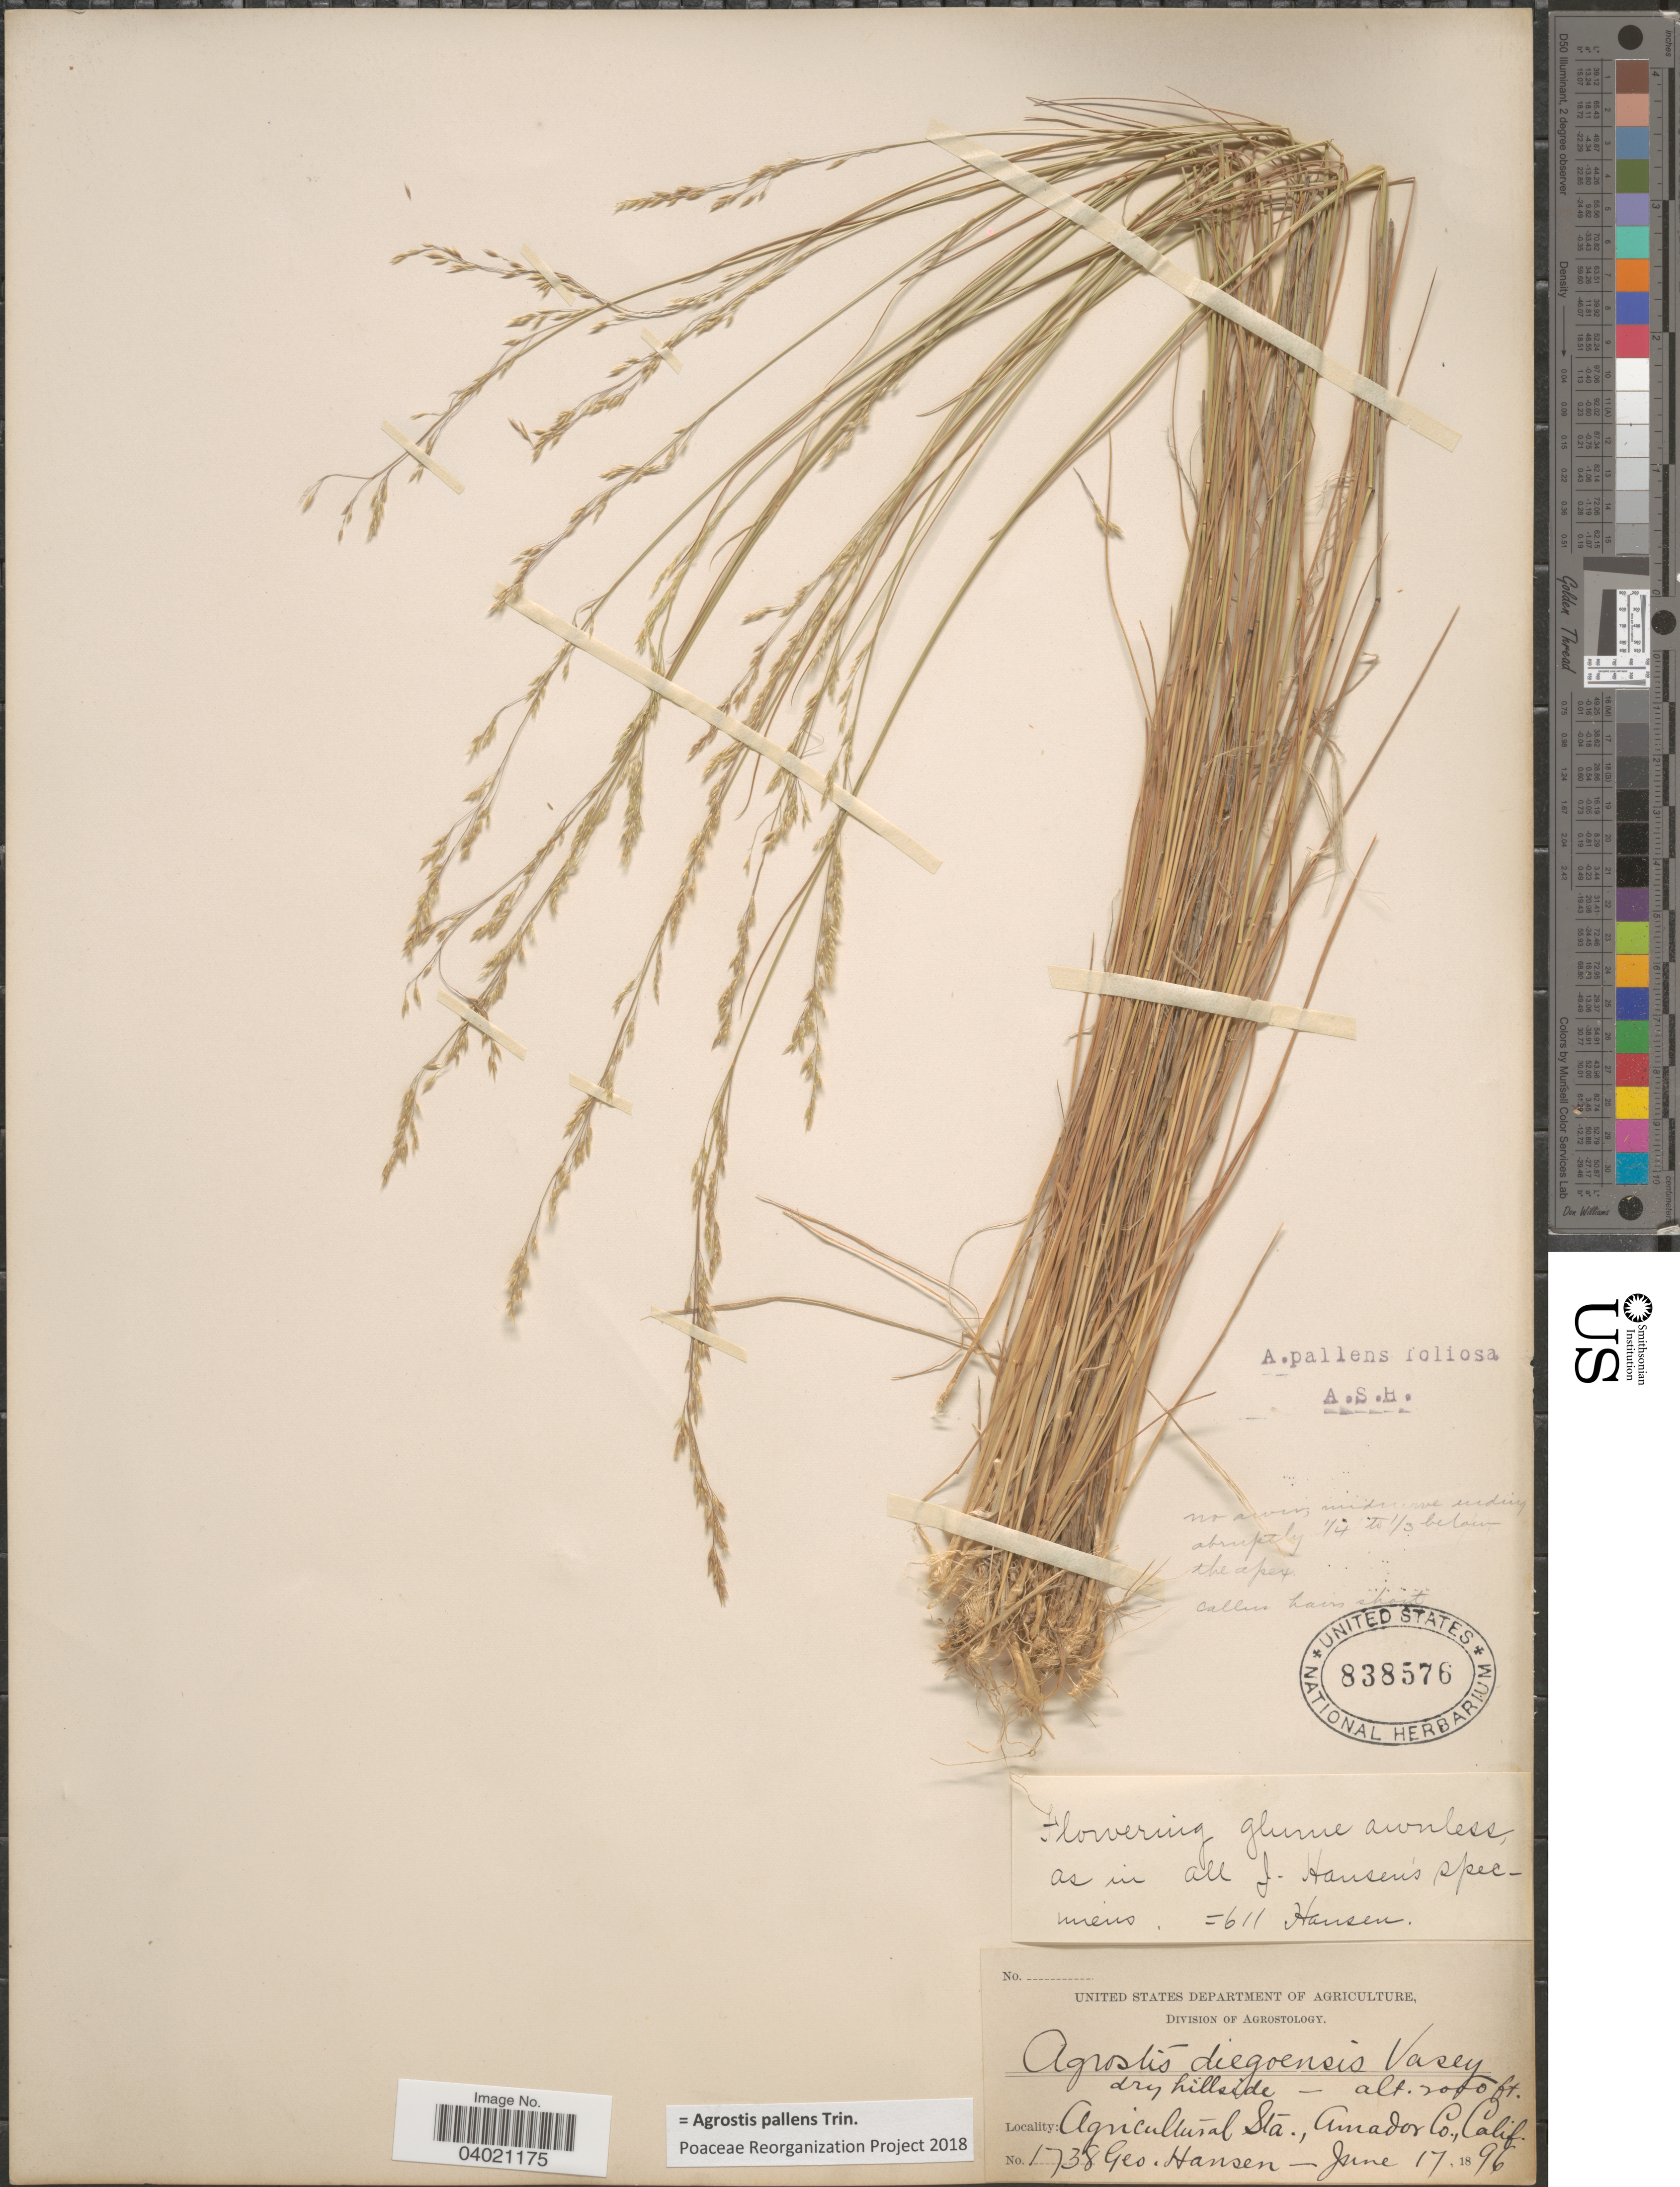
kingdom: Plantae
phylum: Tracheophyta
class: Liliopsida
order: Poales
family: Poaceae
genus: Agrostis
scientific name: Agrostis pallens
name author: Trin.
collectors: G. Hansen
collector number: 1738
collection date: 1896-06-17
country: United States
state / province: California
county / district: Amador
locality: Agricultural Sta., Amador Co.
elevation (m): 610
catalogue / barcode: US 838576